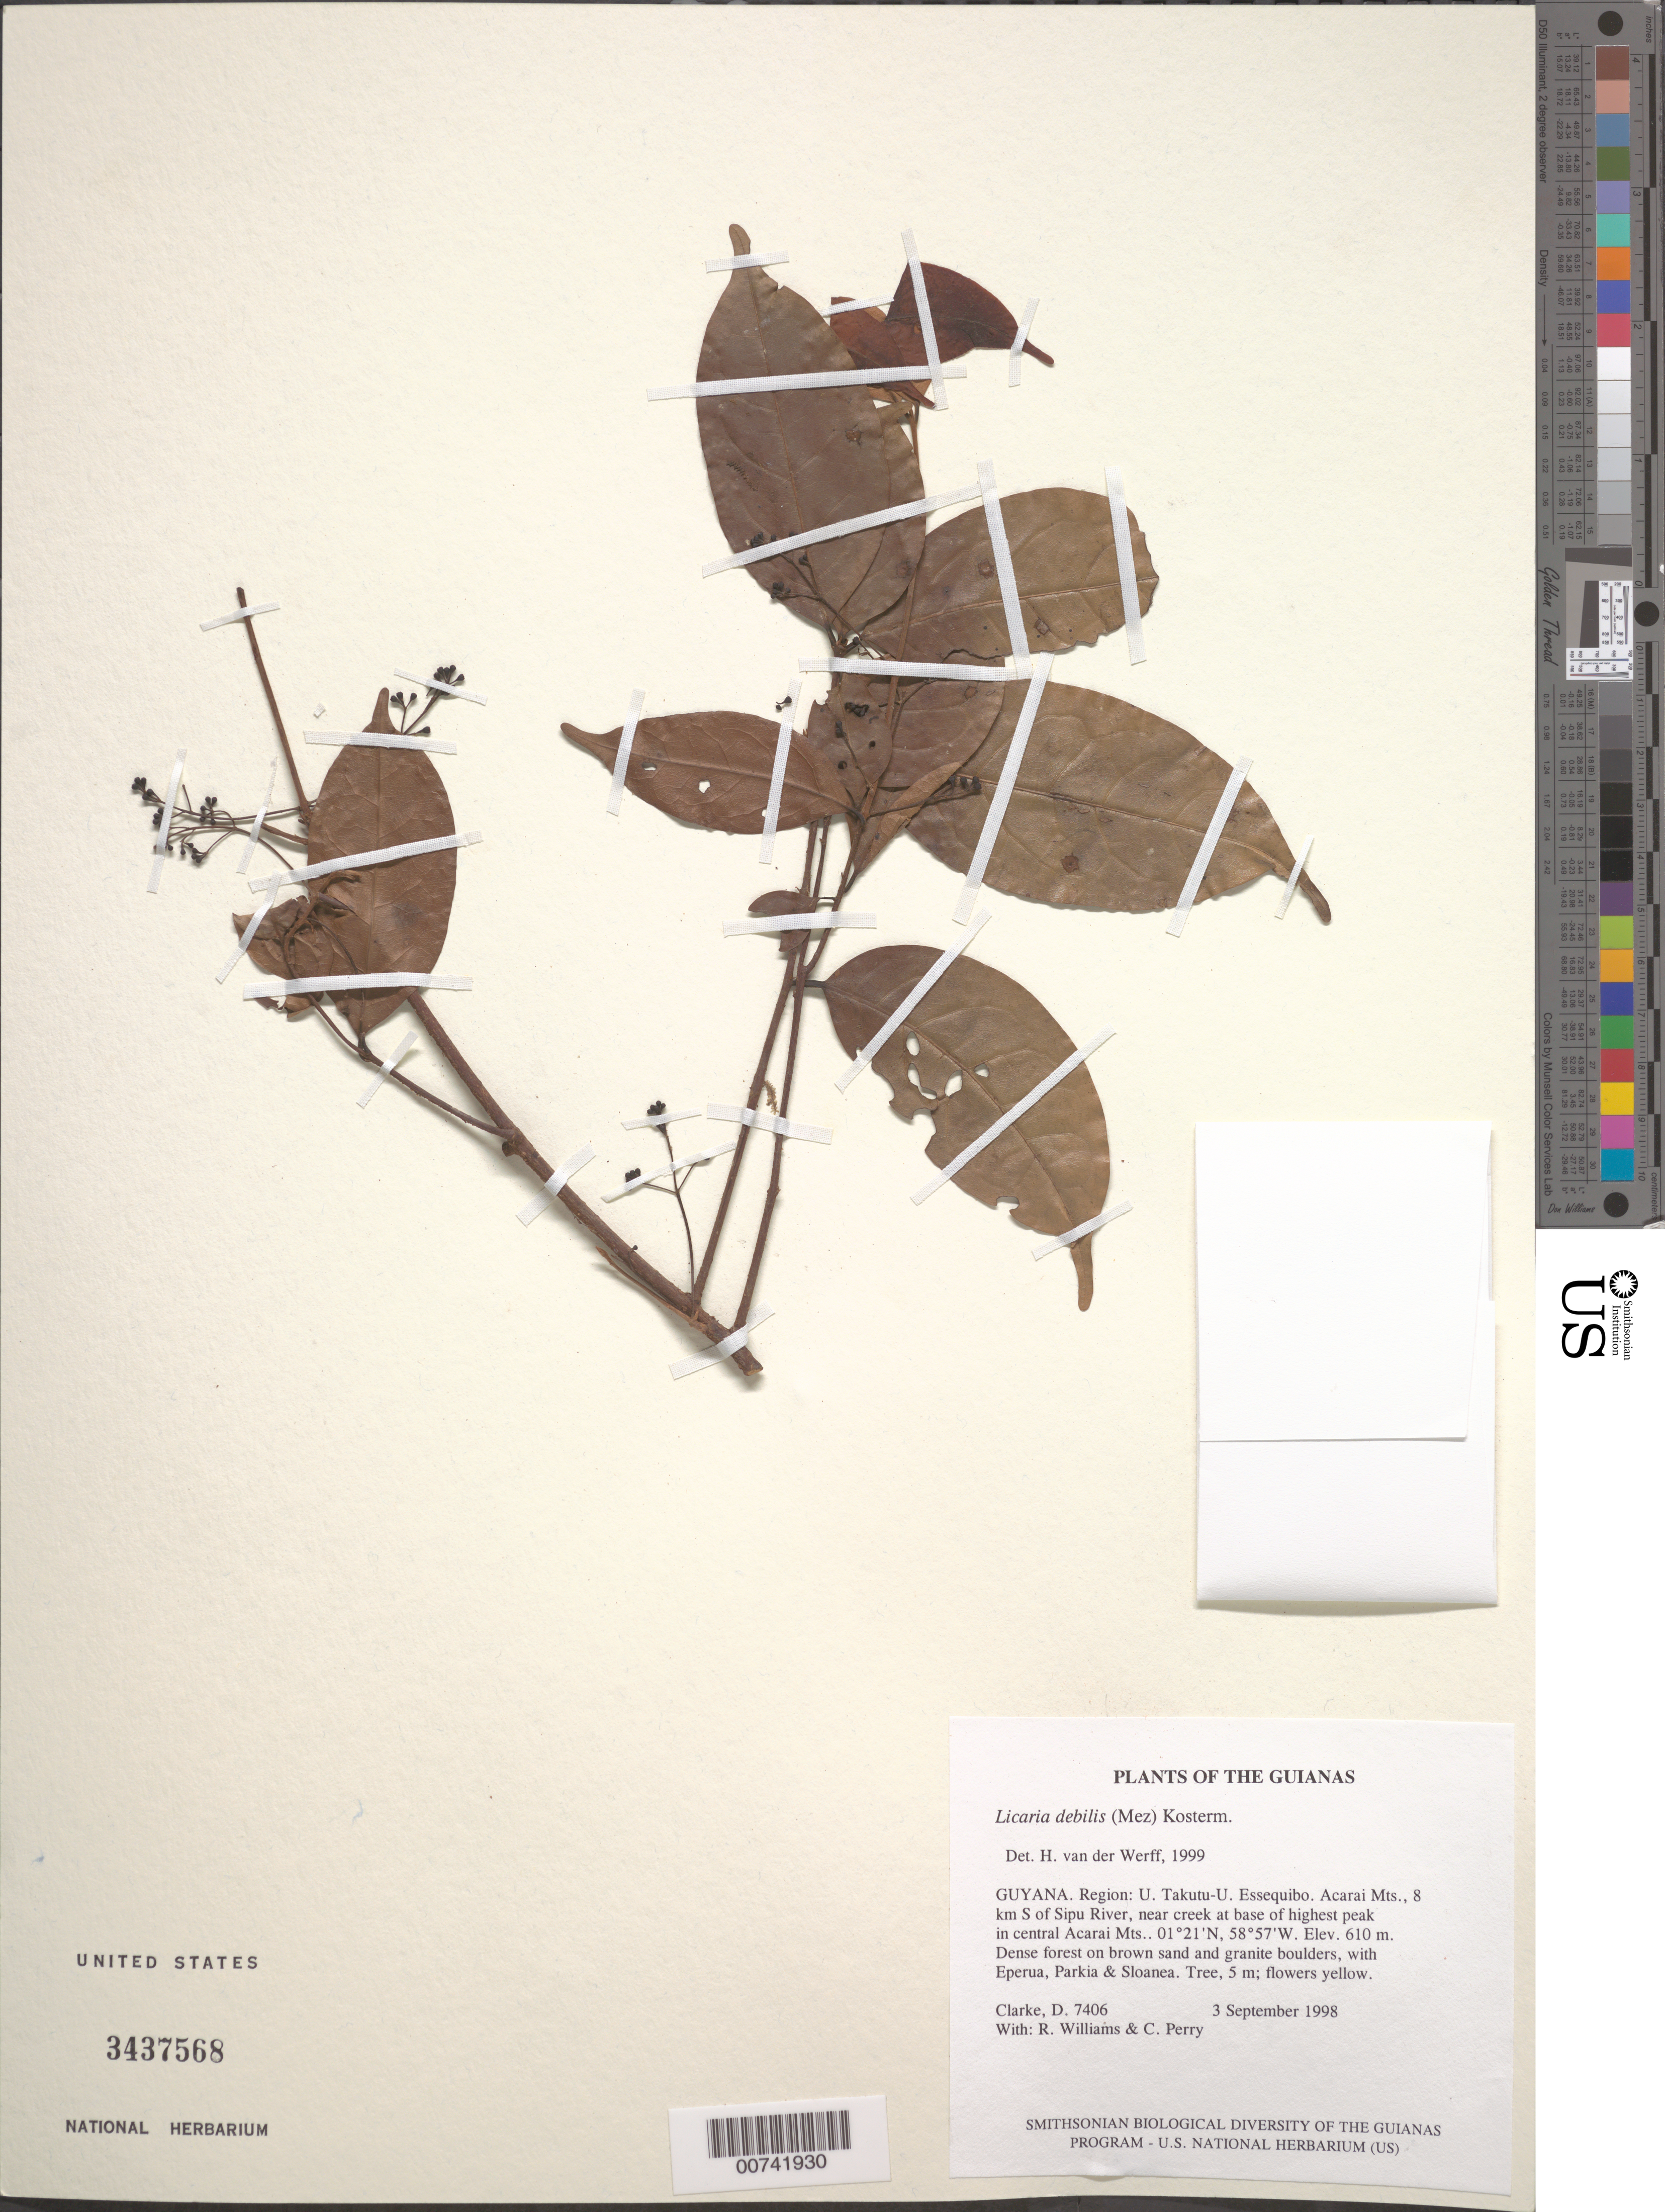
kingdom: Plantae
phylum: Tracheophyta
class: Magnoliopsida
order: Laurales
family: Lauraceae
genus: Licaria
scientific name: Licaria debilis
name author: (Mez) Kosterm.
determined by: van der Werff, H., (MO), Missouri Botanical Garden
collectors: H. D. Clarke, R. Williams & C. Perry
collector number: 7406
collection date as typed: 3 September 1998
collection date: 1998-09-03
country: Guyana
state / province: U. Takutu-U. Essequibo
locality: Acarai Mts., 8 km S of Sipu River, near creek at base of highest peak in central Acarai Mts.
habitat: Dense forest on brown sand and granite boulders, with Eperua, Parkia & Sloanea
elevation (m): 610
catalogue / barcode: US 3437568